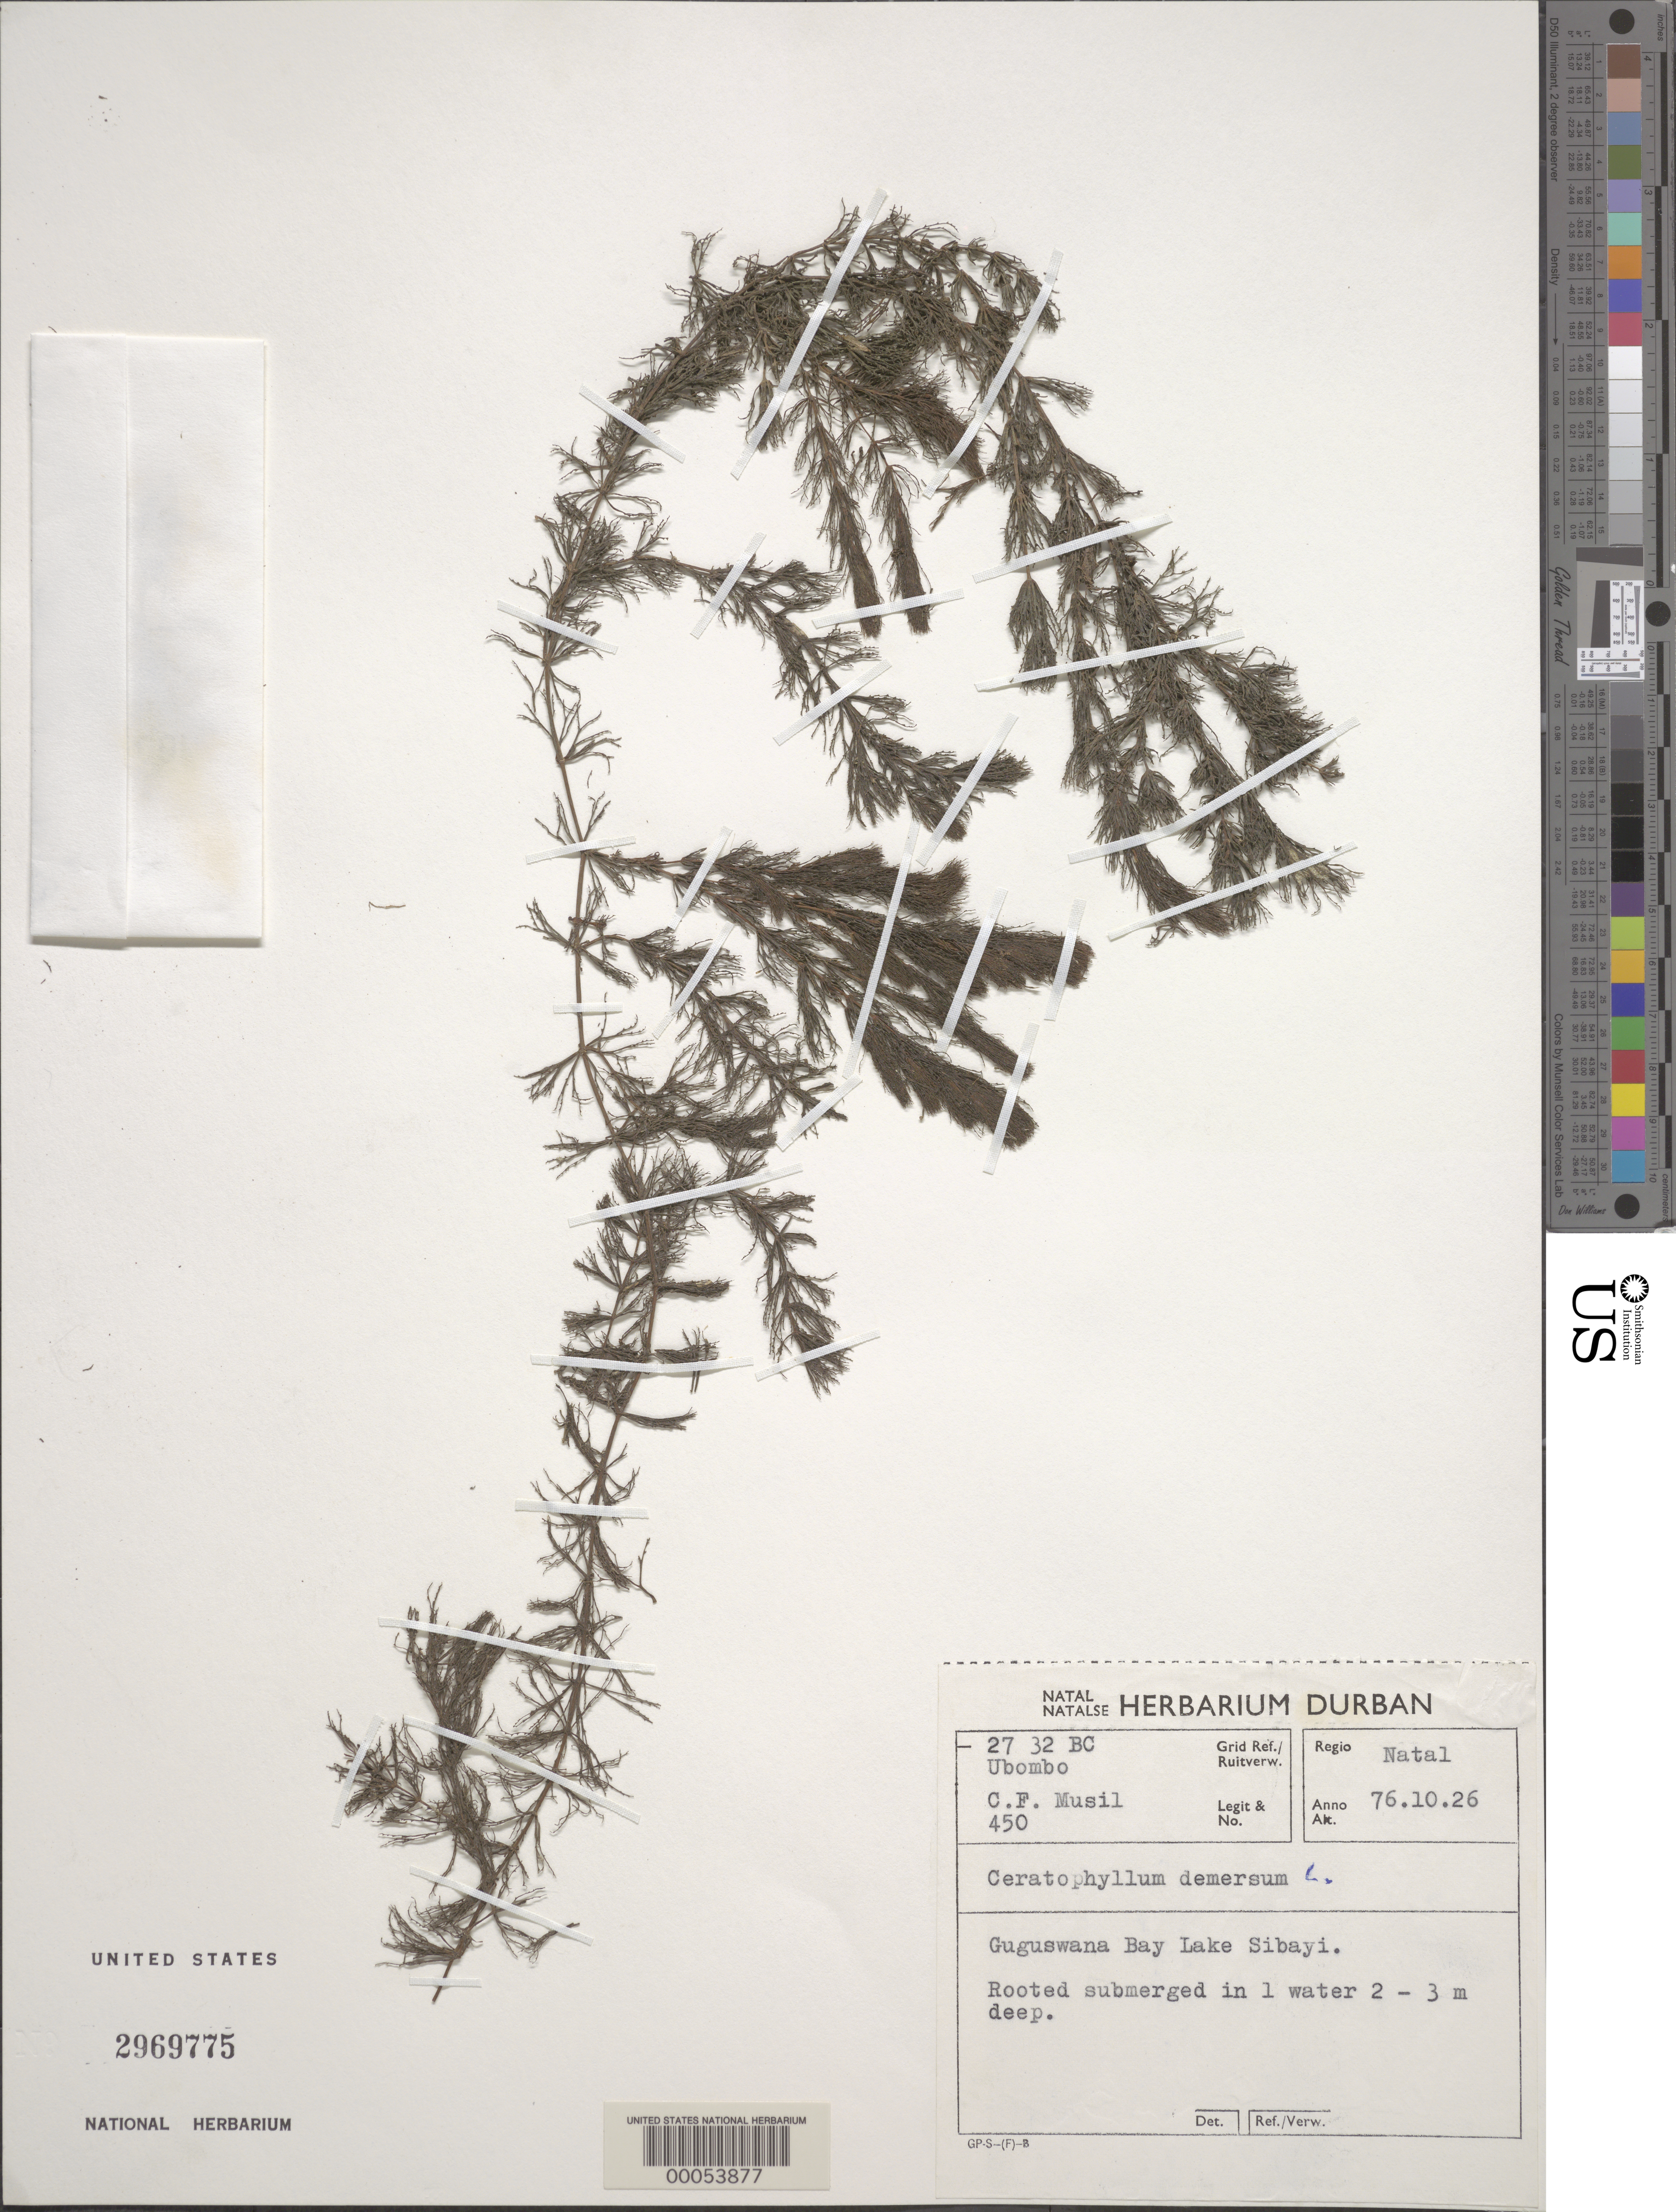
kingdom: Plantae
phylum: Tracheophyta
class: Magnoliopsida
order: Ceratophyllales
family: Ceratophyllaceae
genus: Ceratophyllum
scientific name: Ceratophyllum demersum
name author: L.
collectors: C. Musil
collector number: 450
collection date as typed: Transcribed d/m/y: 26/10/76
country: South Africa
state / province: KwaZulu-Natal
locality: Regio Natal. Grid Ref./ Ruitverw. 27 32 BC Ubombo. Guguswana Bay Lake Sibayi.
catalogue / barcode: US 2969775